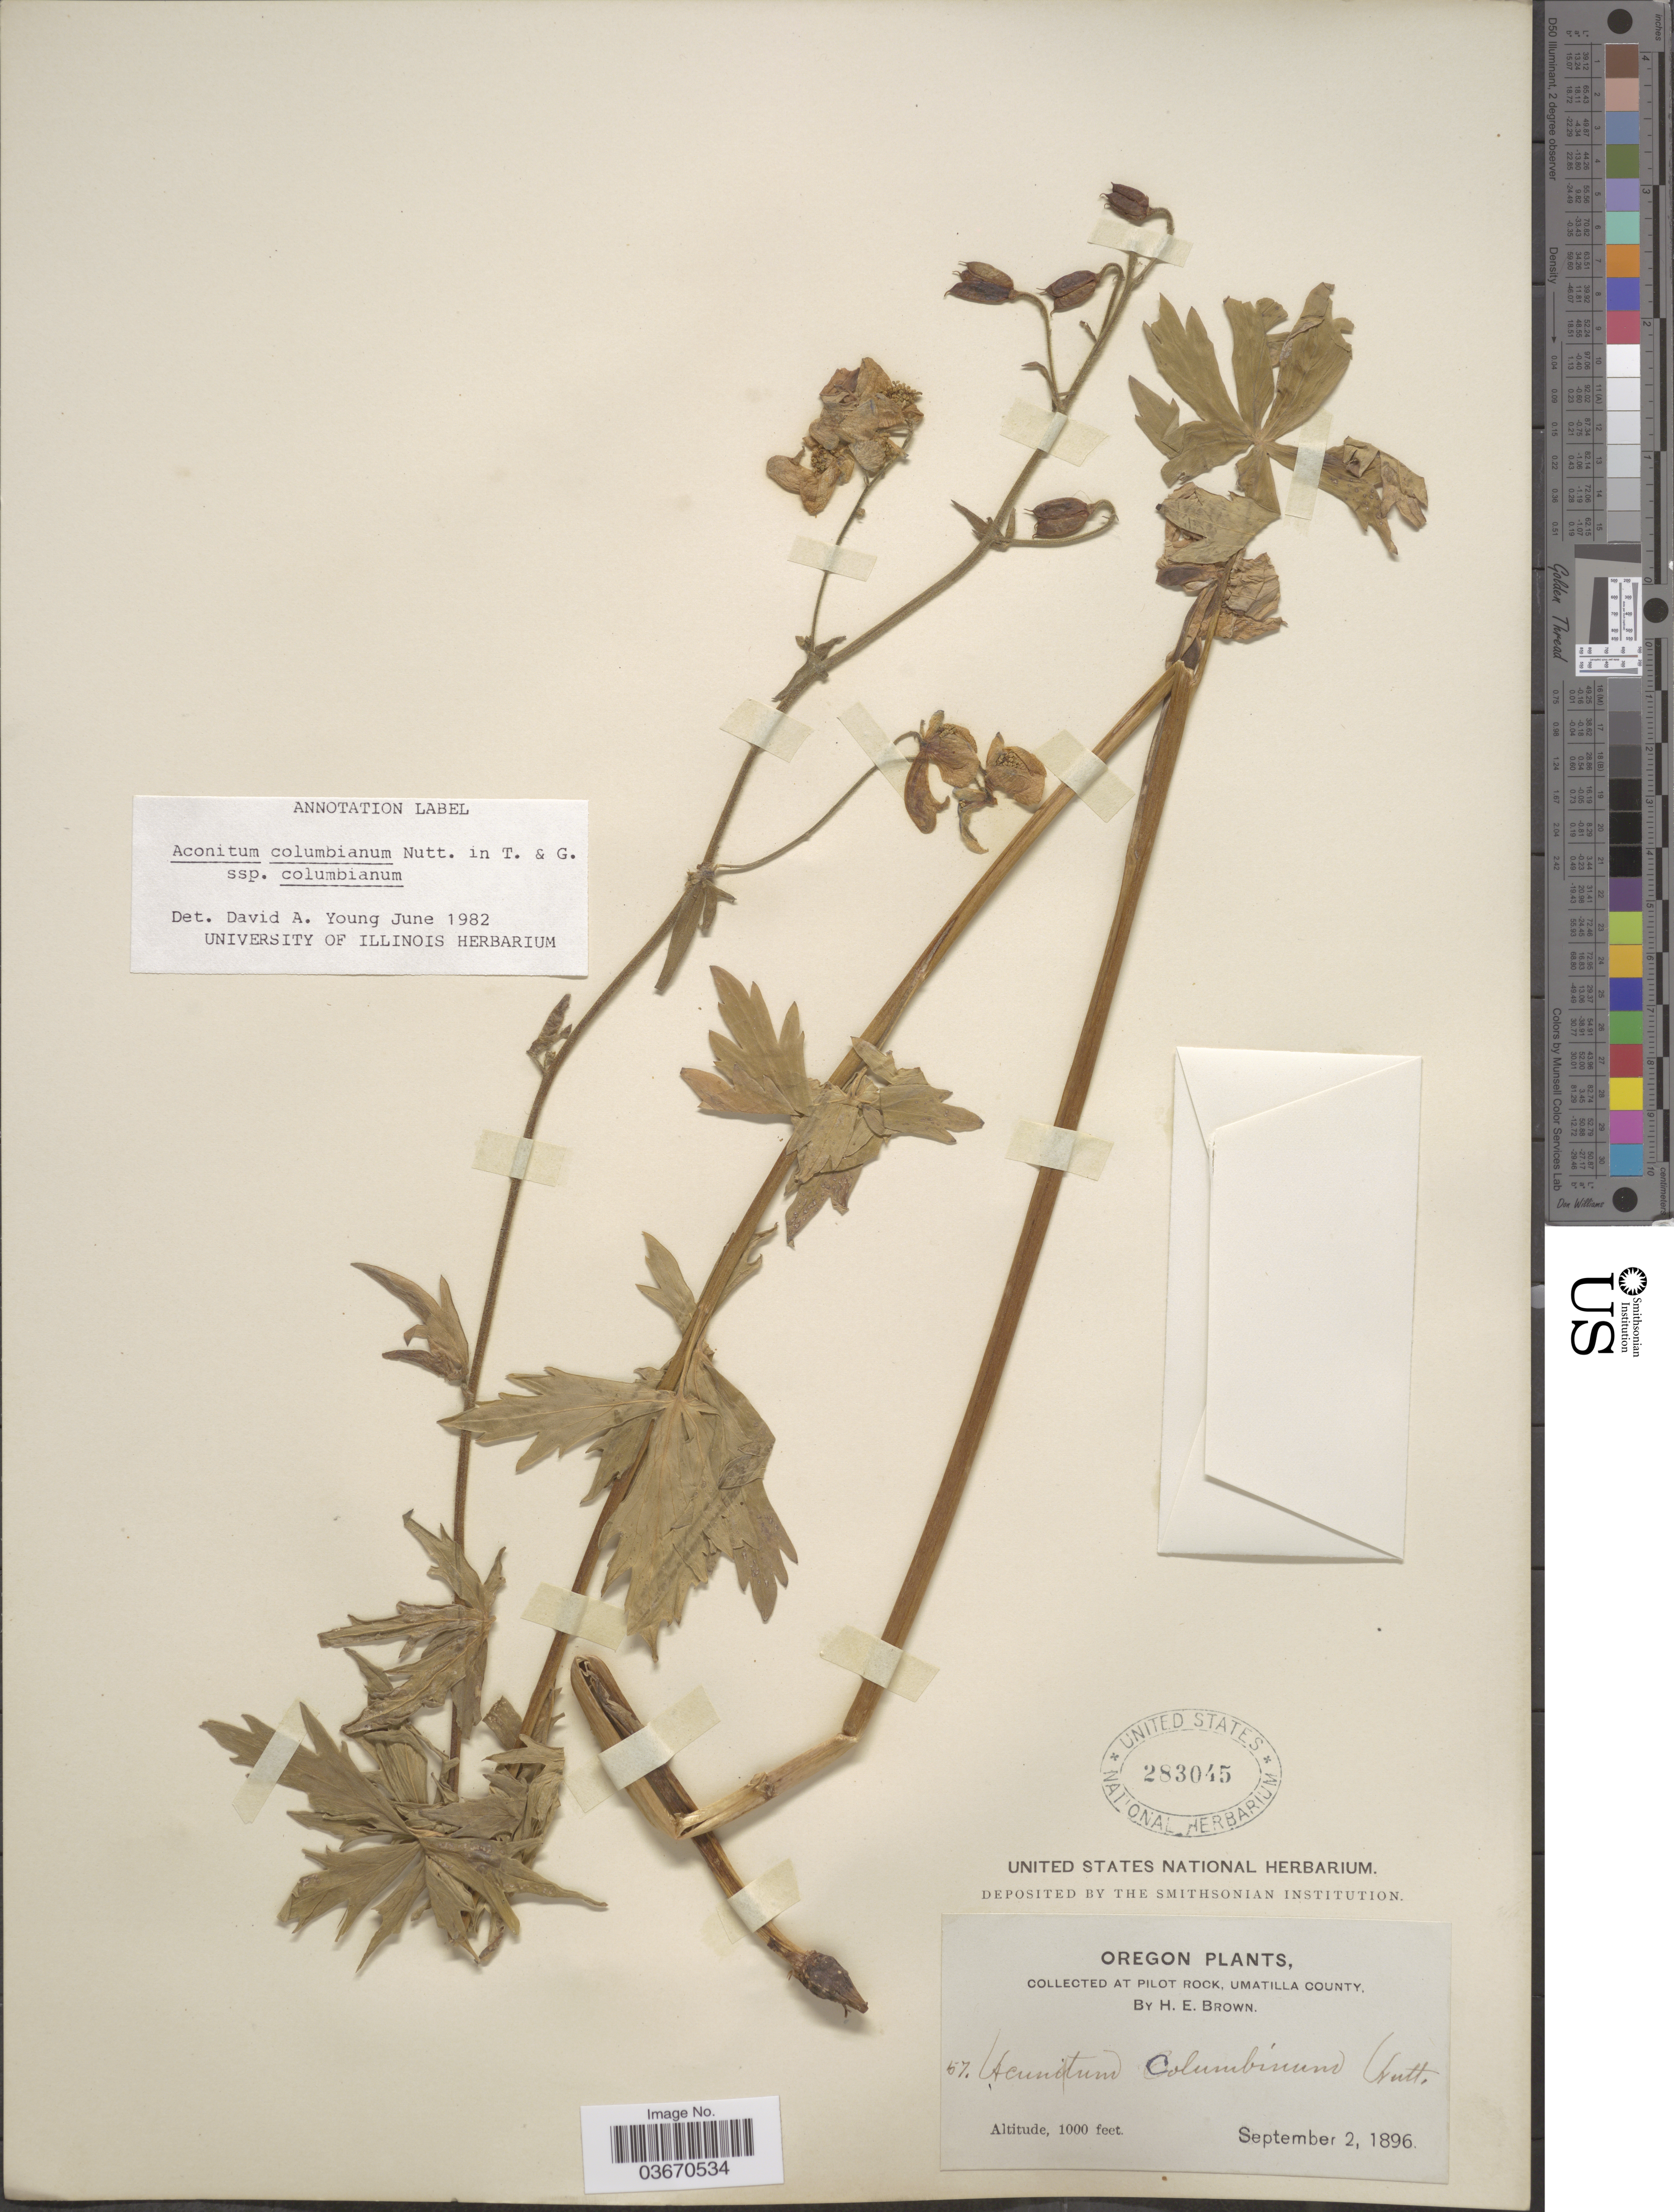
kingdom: Plantae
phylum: Tracheophyta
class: Magnoliopsida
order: Ranunculales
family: Ranunculaceae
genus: Aconitum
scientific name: Aconitum columbianum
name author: Nutt.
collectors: H. E. Brown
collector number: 57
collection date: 1896-09-02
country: United States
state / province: Oregon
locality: Pilot Rock, Umatilla County.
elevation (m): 305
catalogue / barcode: US 283045